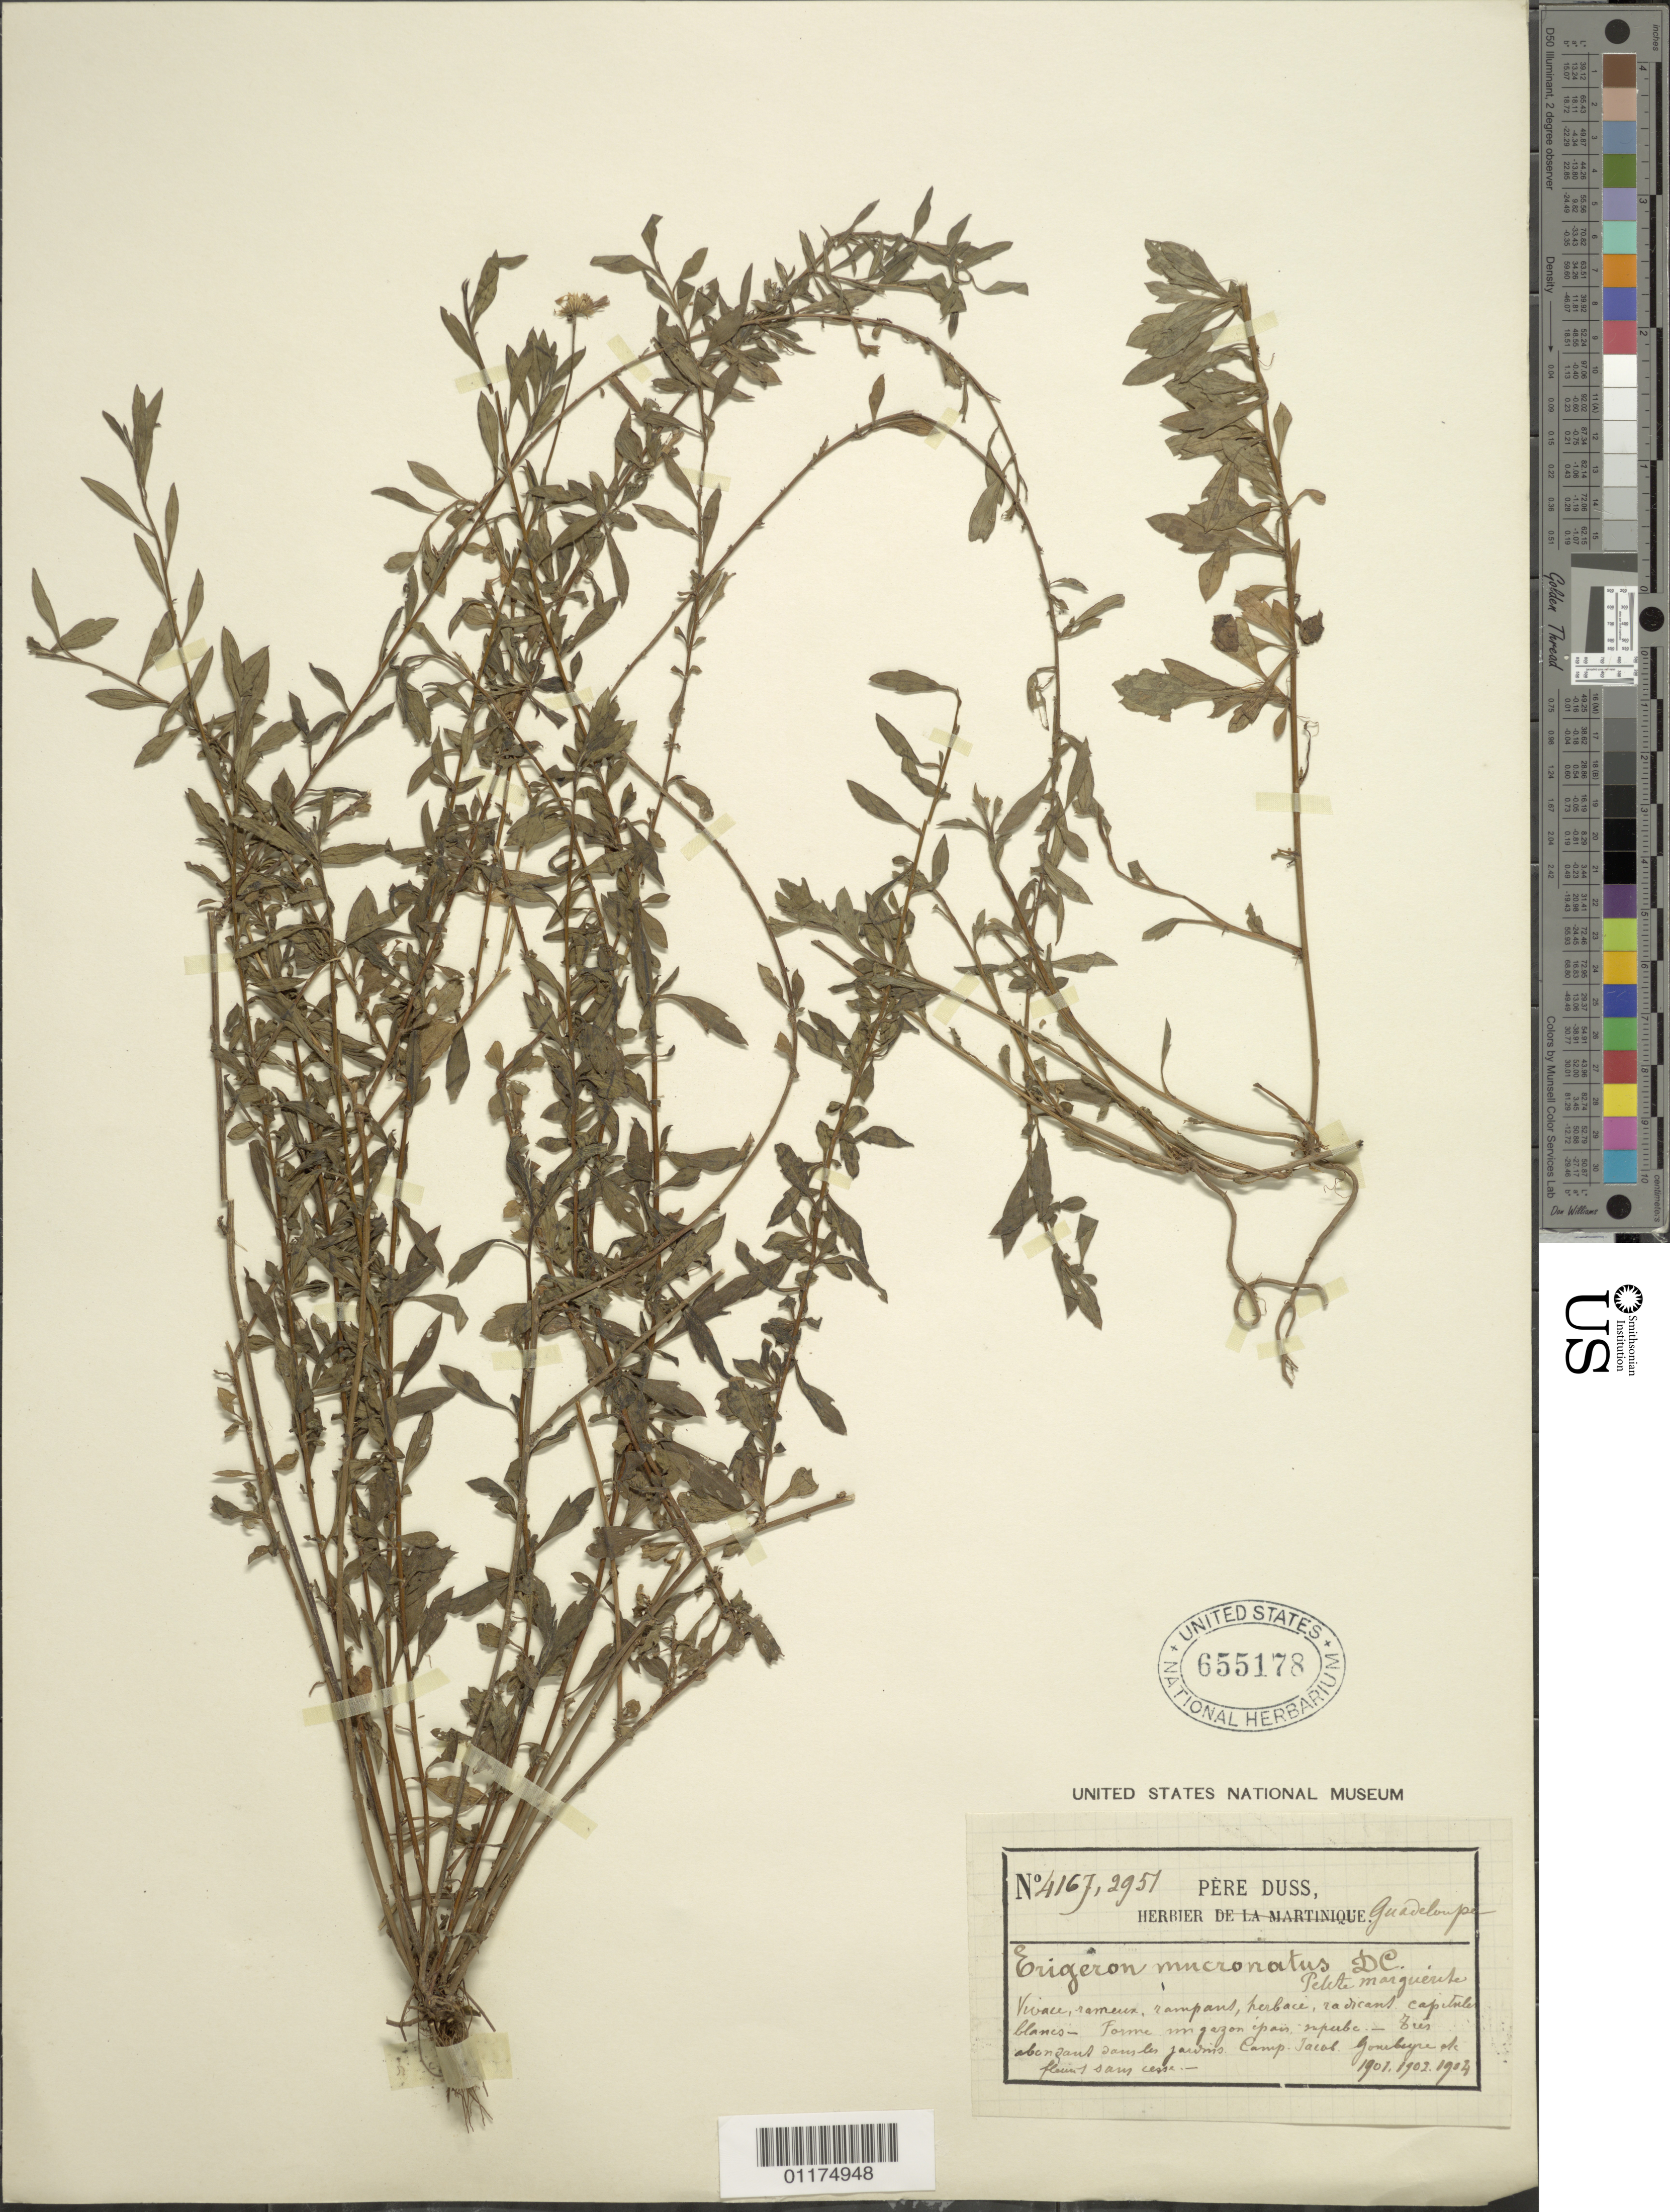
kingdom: Plantae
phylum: Tracheophyta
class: Magnoliopsida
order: Asterales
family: Asteraceae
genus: Erigeron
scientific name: Erigeron karvinskianus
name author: DC.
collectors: Père Duss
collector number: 1467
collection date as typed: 1901 and -- --- 1902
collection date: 1901,1902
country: Guadeloupe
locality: Camp Jacob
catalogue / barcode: US 655178